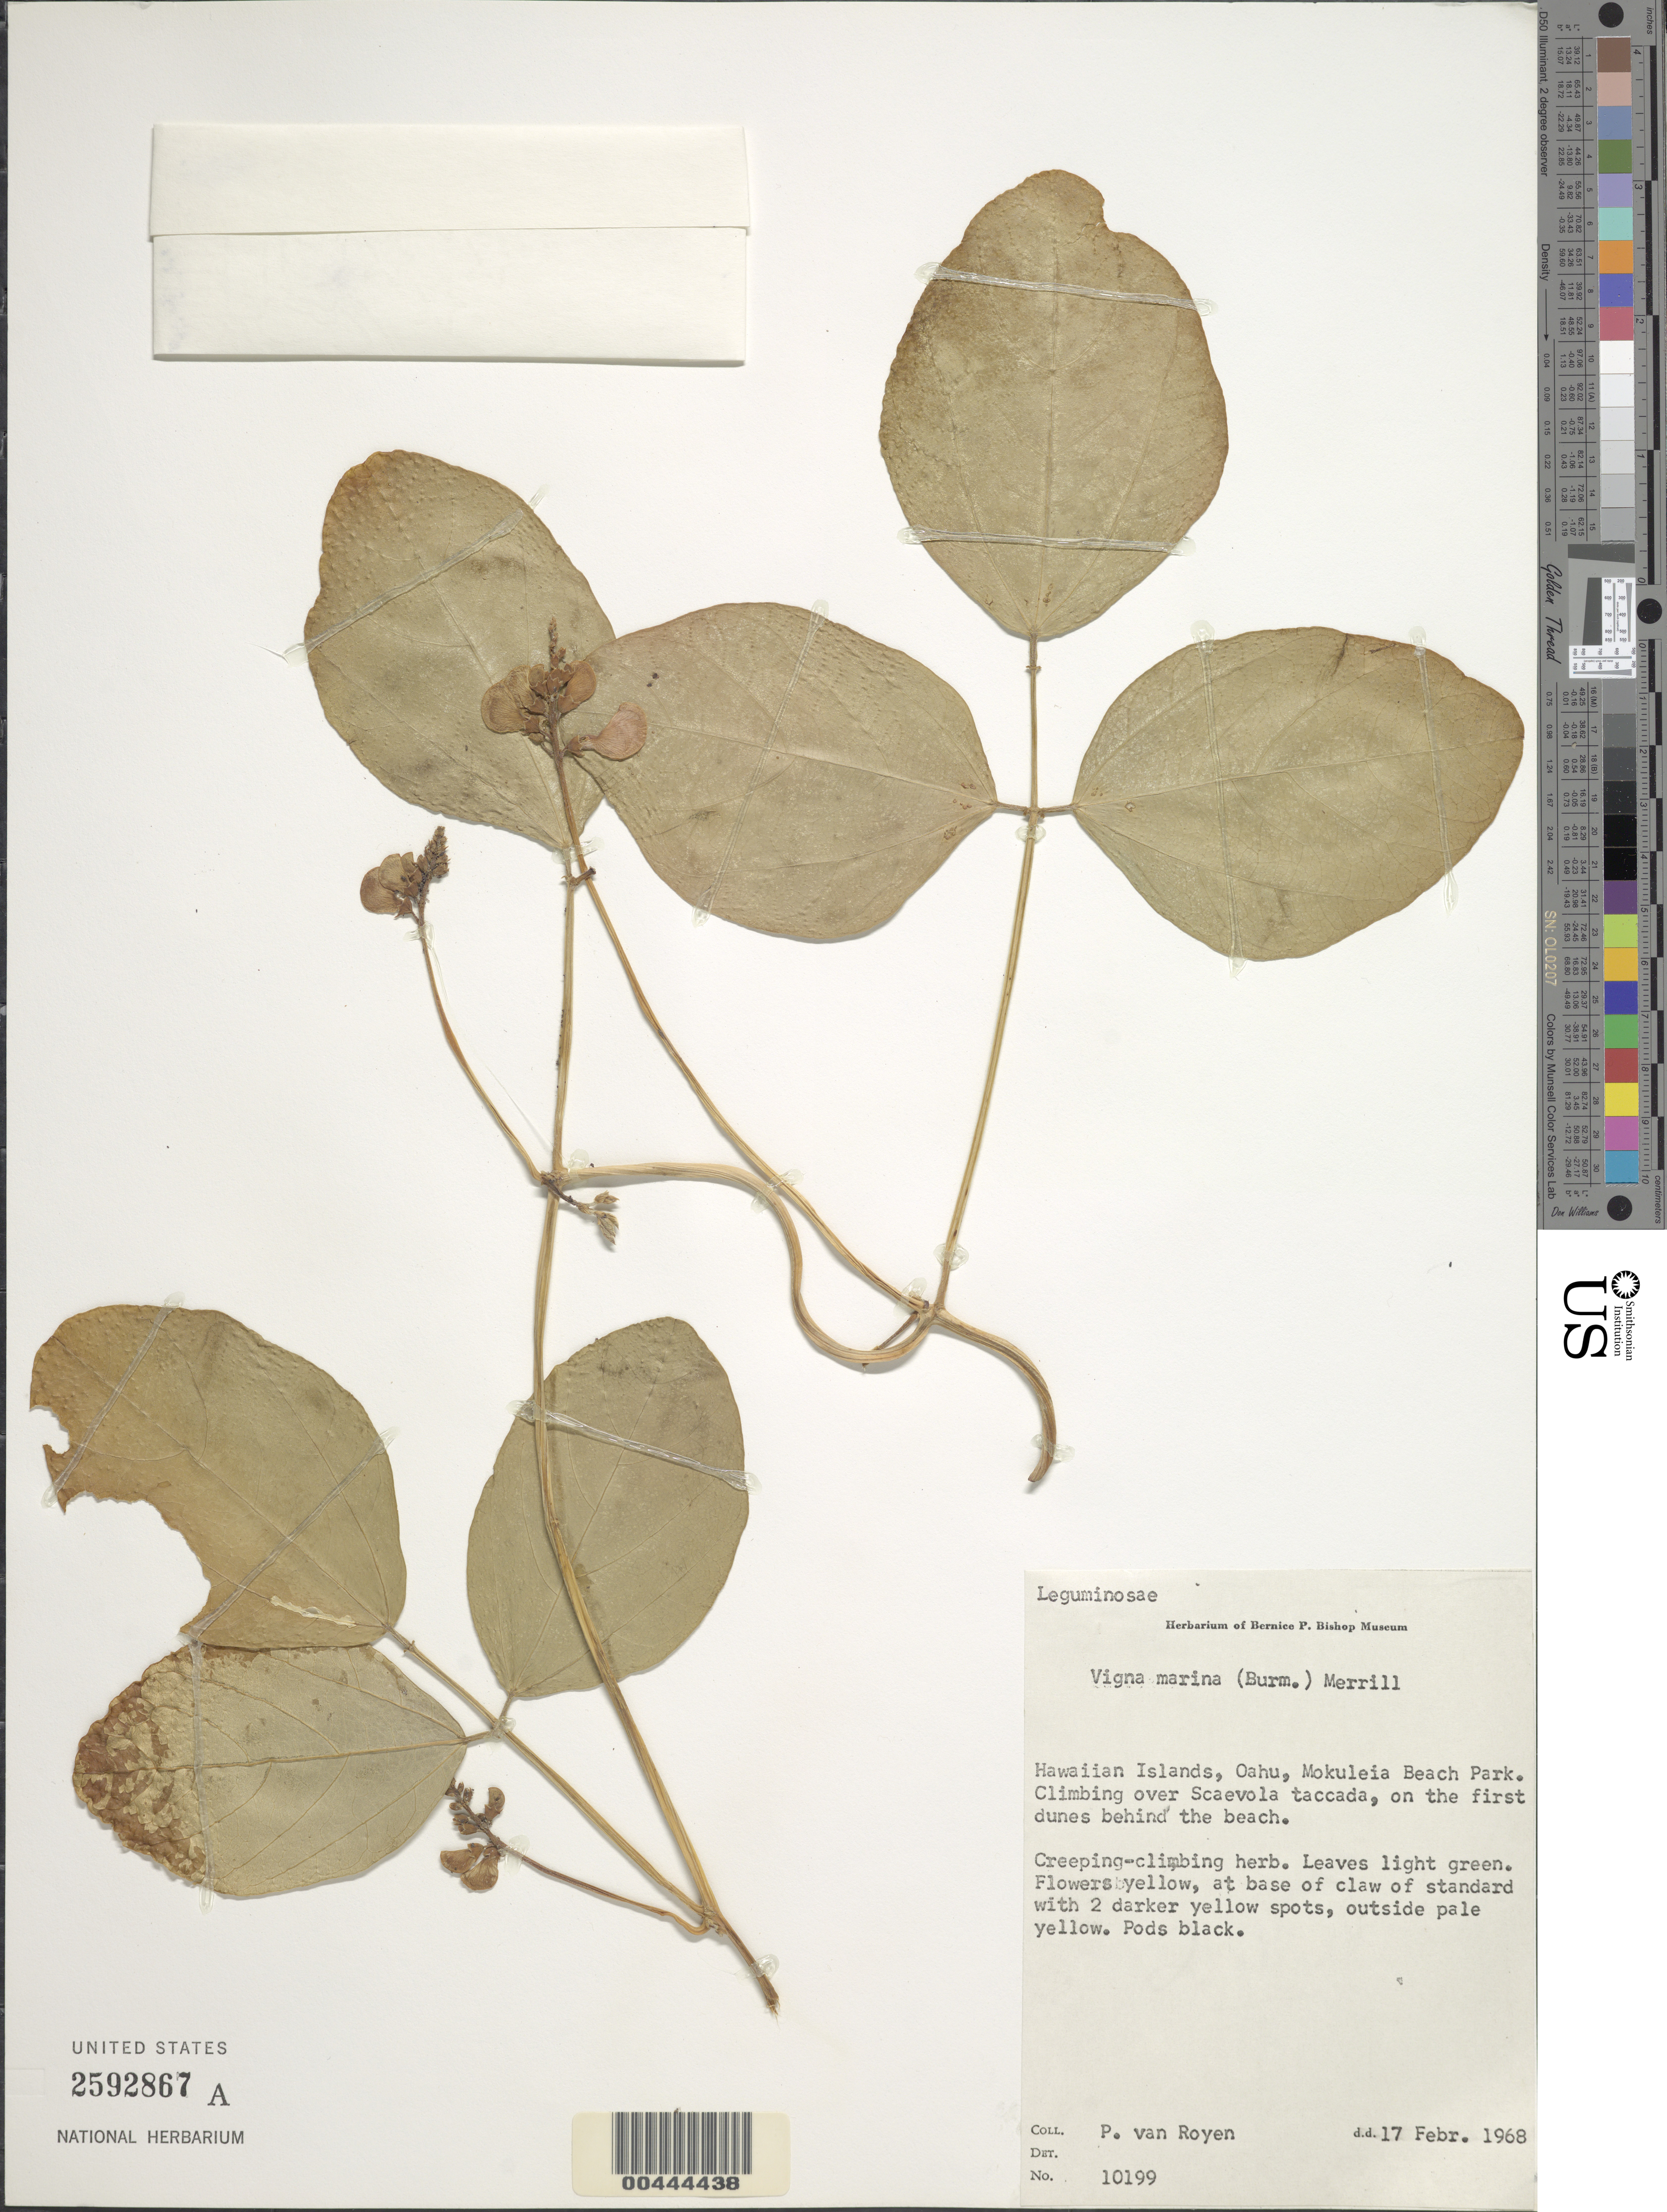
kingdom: Plantae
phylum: Tracheophyta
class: Magnoliopsida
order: Fabales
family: Fabaceae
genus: Vigna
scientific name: Vigna marina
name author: (Burm.) Merr.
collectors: P. van Royen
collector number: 10199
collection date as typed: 17 Feb 1968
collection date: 1968-02-17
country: United States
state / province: Hawaii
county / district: Honolulu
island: Oahu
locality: Mokuleia Beach Park, on first dunes behind the beach.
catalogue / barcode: US 2592867A